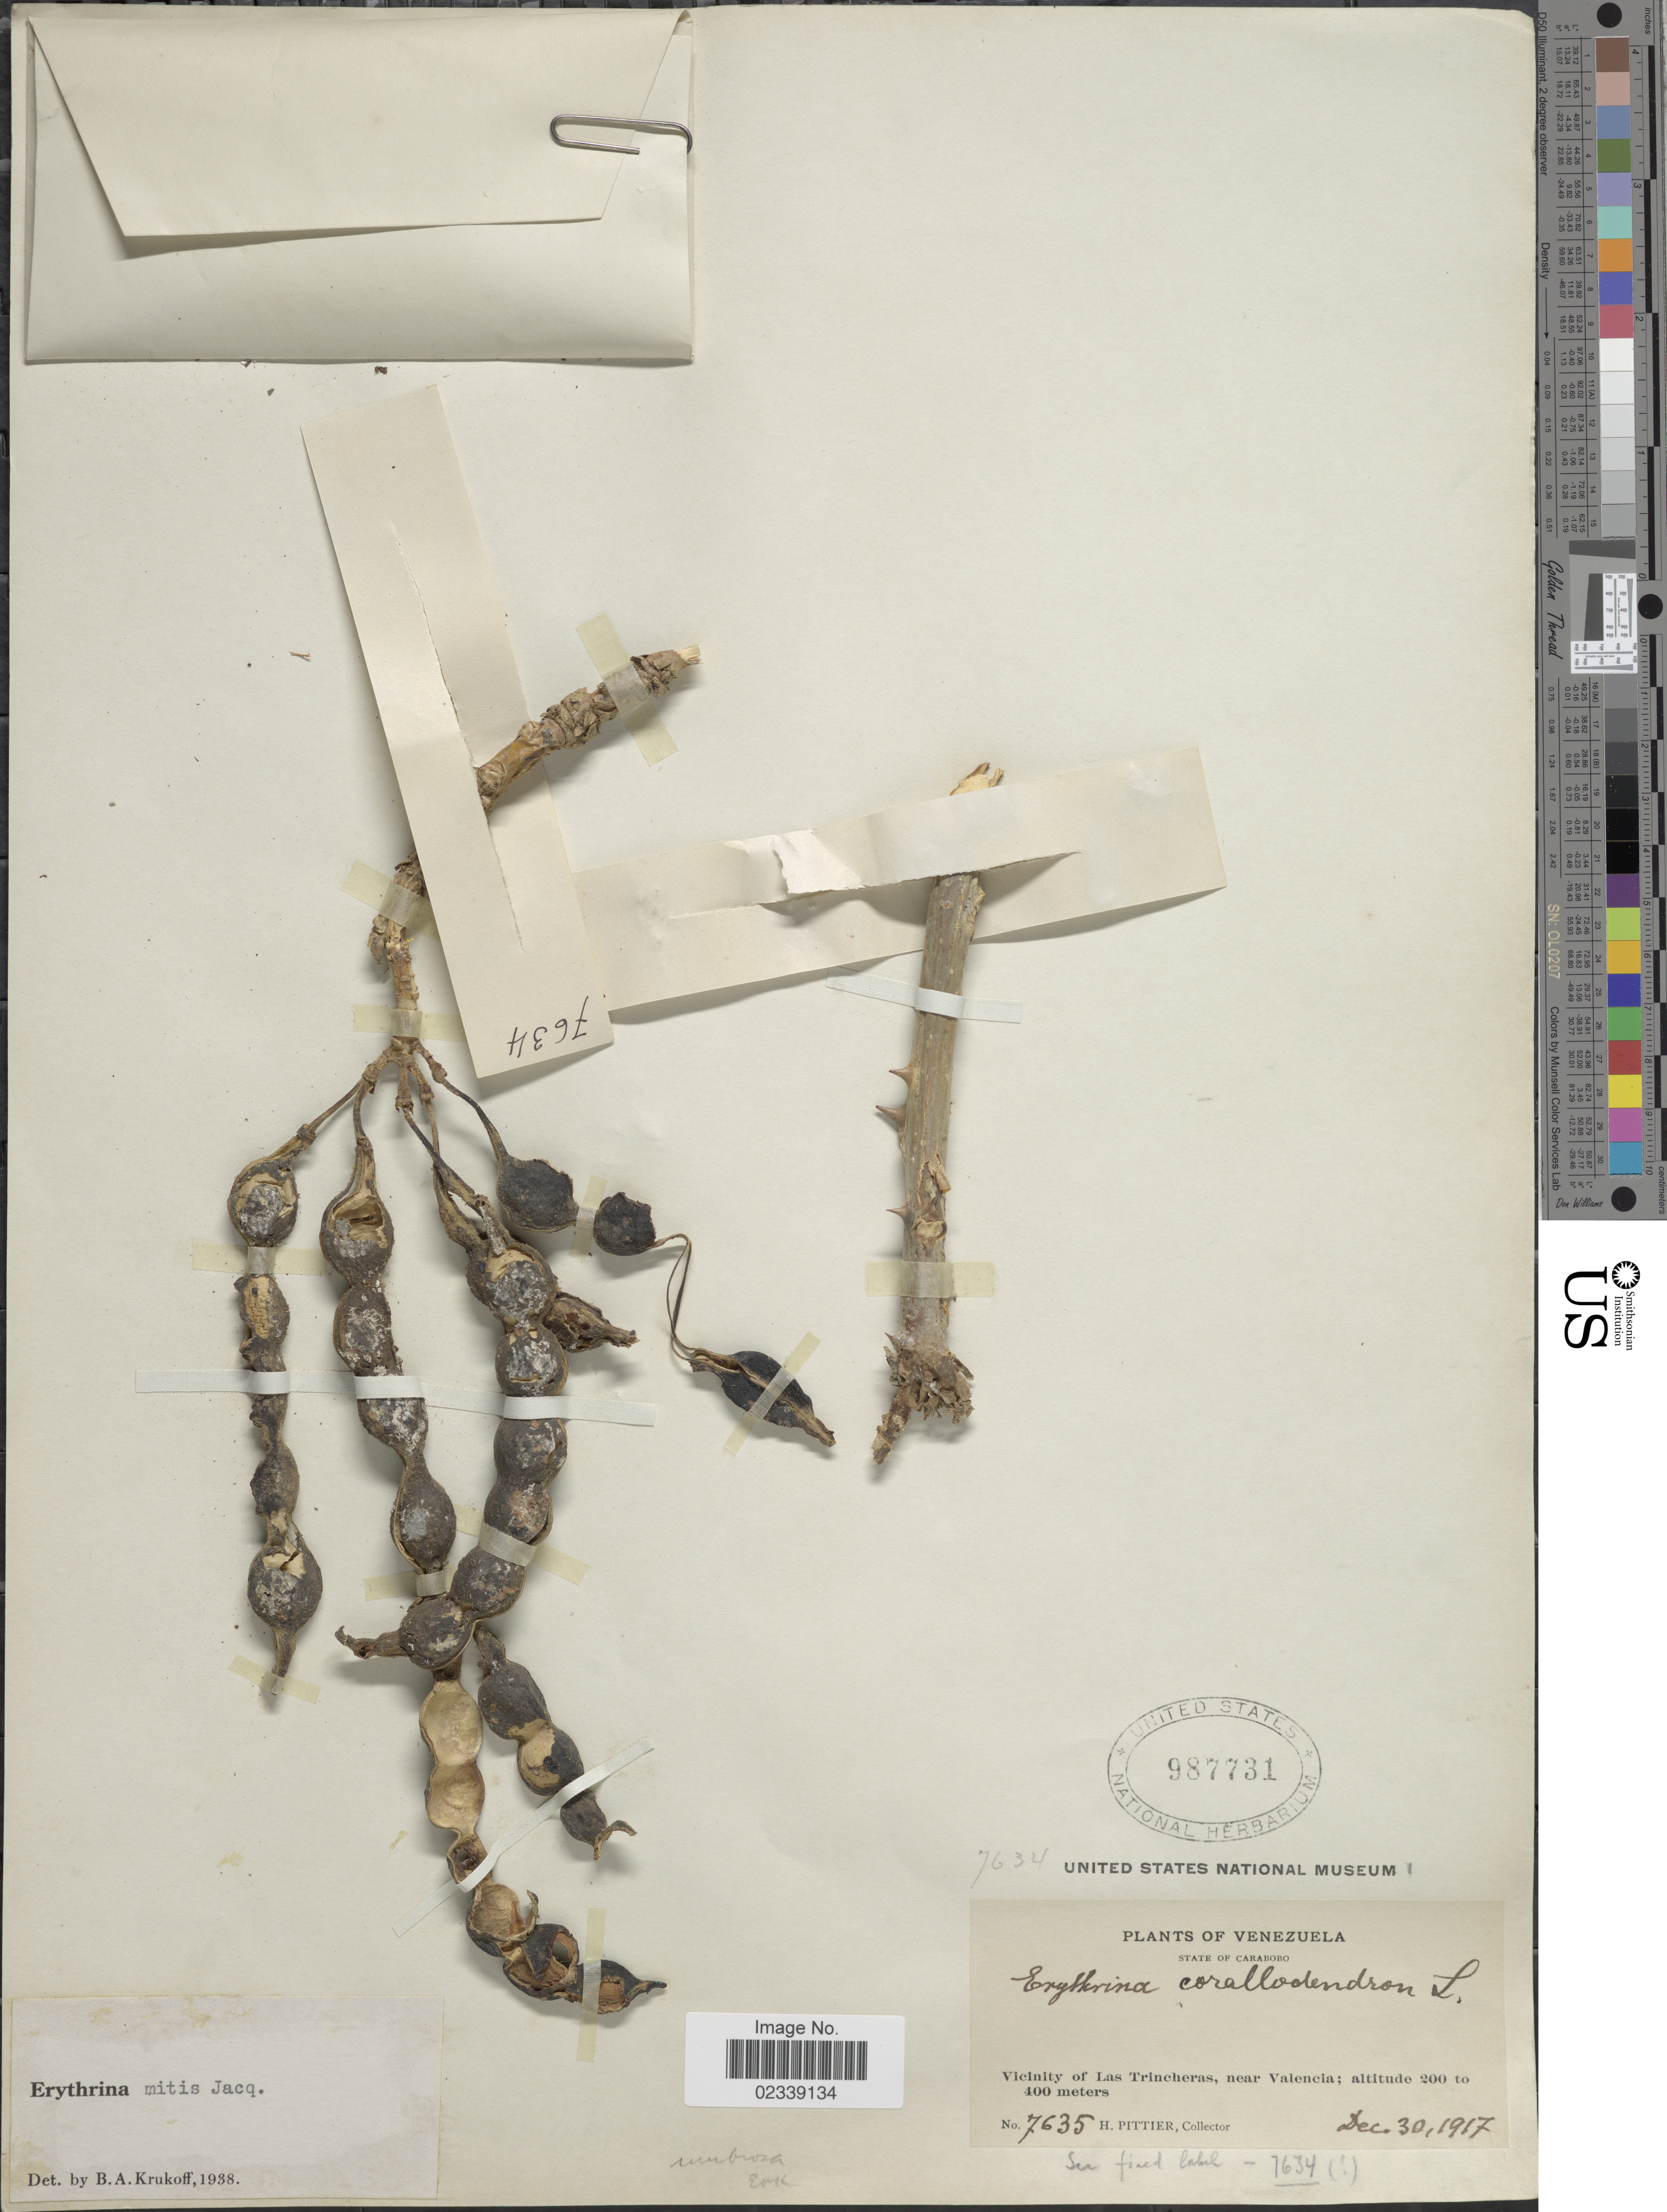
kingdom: Plantae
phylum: Tracheophyta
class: Magnoliopsida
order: Fabales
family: Fabaceae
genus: Erythrina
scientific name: Erythrina mitis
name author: Jacq.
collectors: H. F. Pittier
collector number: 7635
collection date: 1917-12-30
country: Venezuela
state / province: Carabobo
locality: Vicinity of Las Trincheras, near Valencia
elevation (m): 200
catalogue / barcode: US 987731